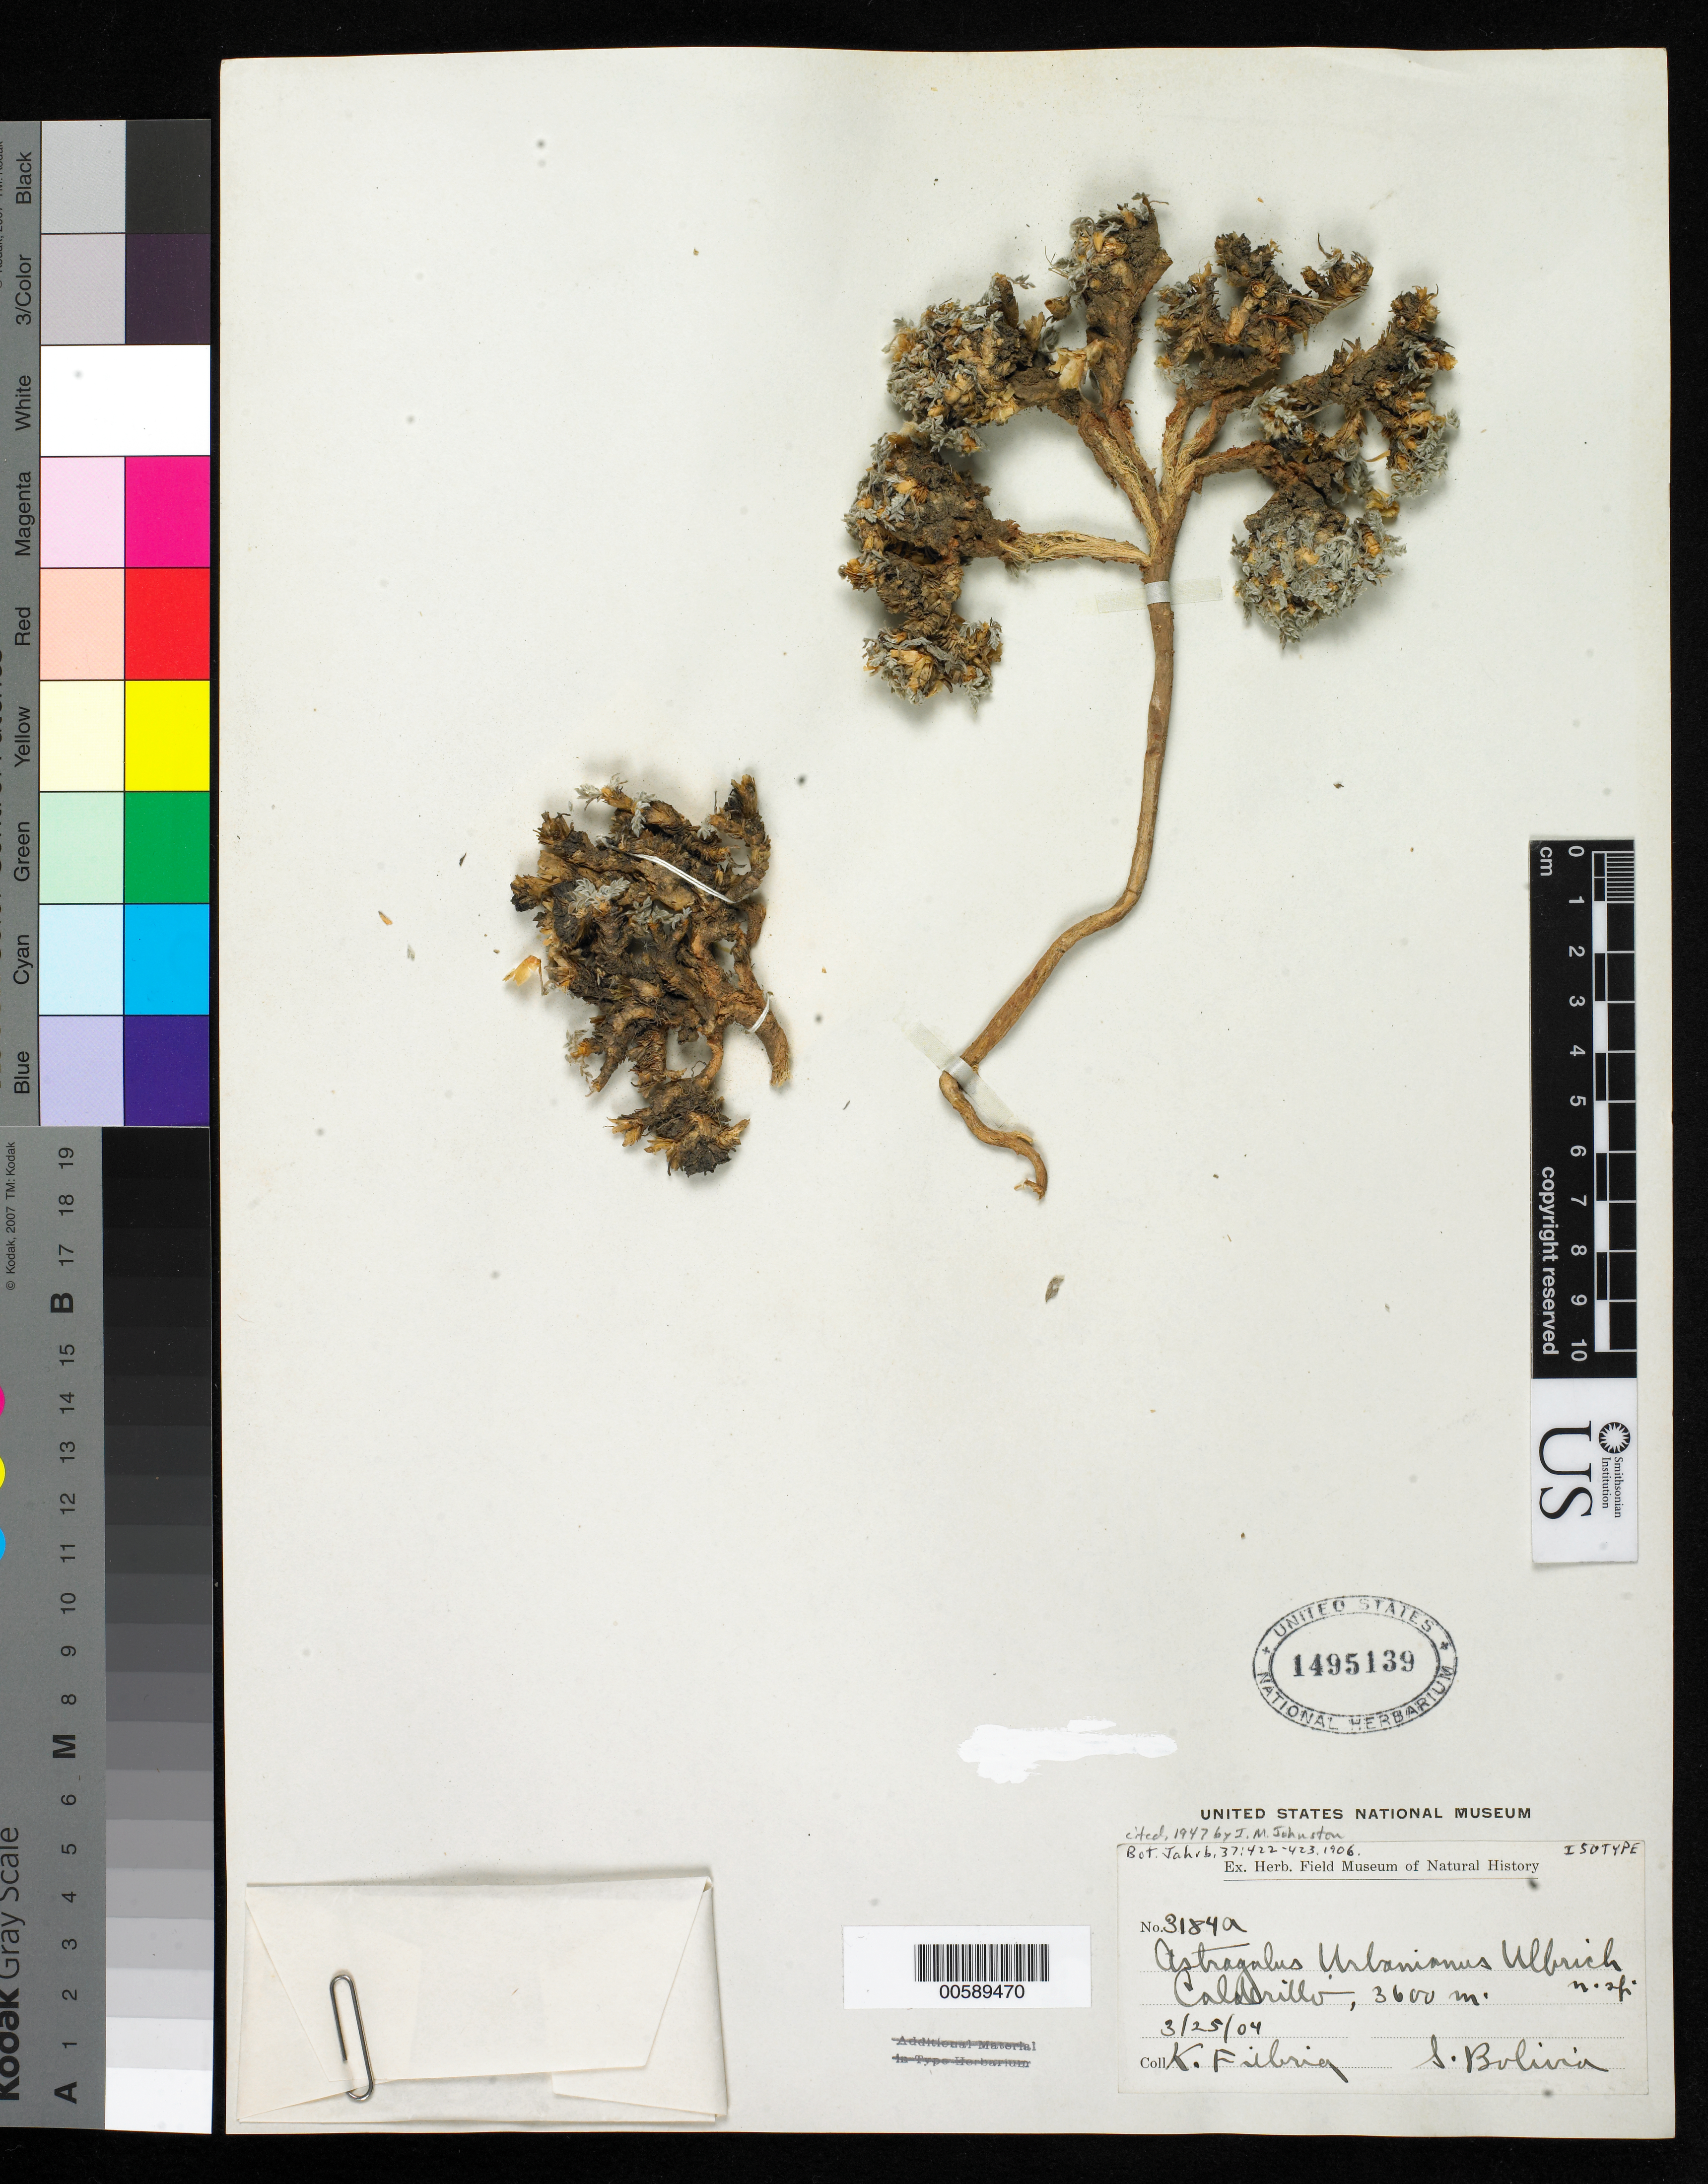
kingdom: Plantae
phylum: Tracheophyta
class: Magnoliopsida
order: Fabales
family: Fabaceae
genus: Astragalus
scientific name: Astragalus urbanianus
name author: Ulbr.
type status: Isotype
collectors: K. Fiebrig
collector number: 3184a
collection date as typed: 25 Mar 1904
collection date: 1904-03-25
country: Bolivia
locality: Calderillo.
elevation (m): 3600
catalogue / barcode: US 1495139